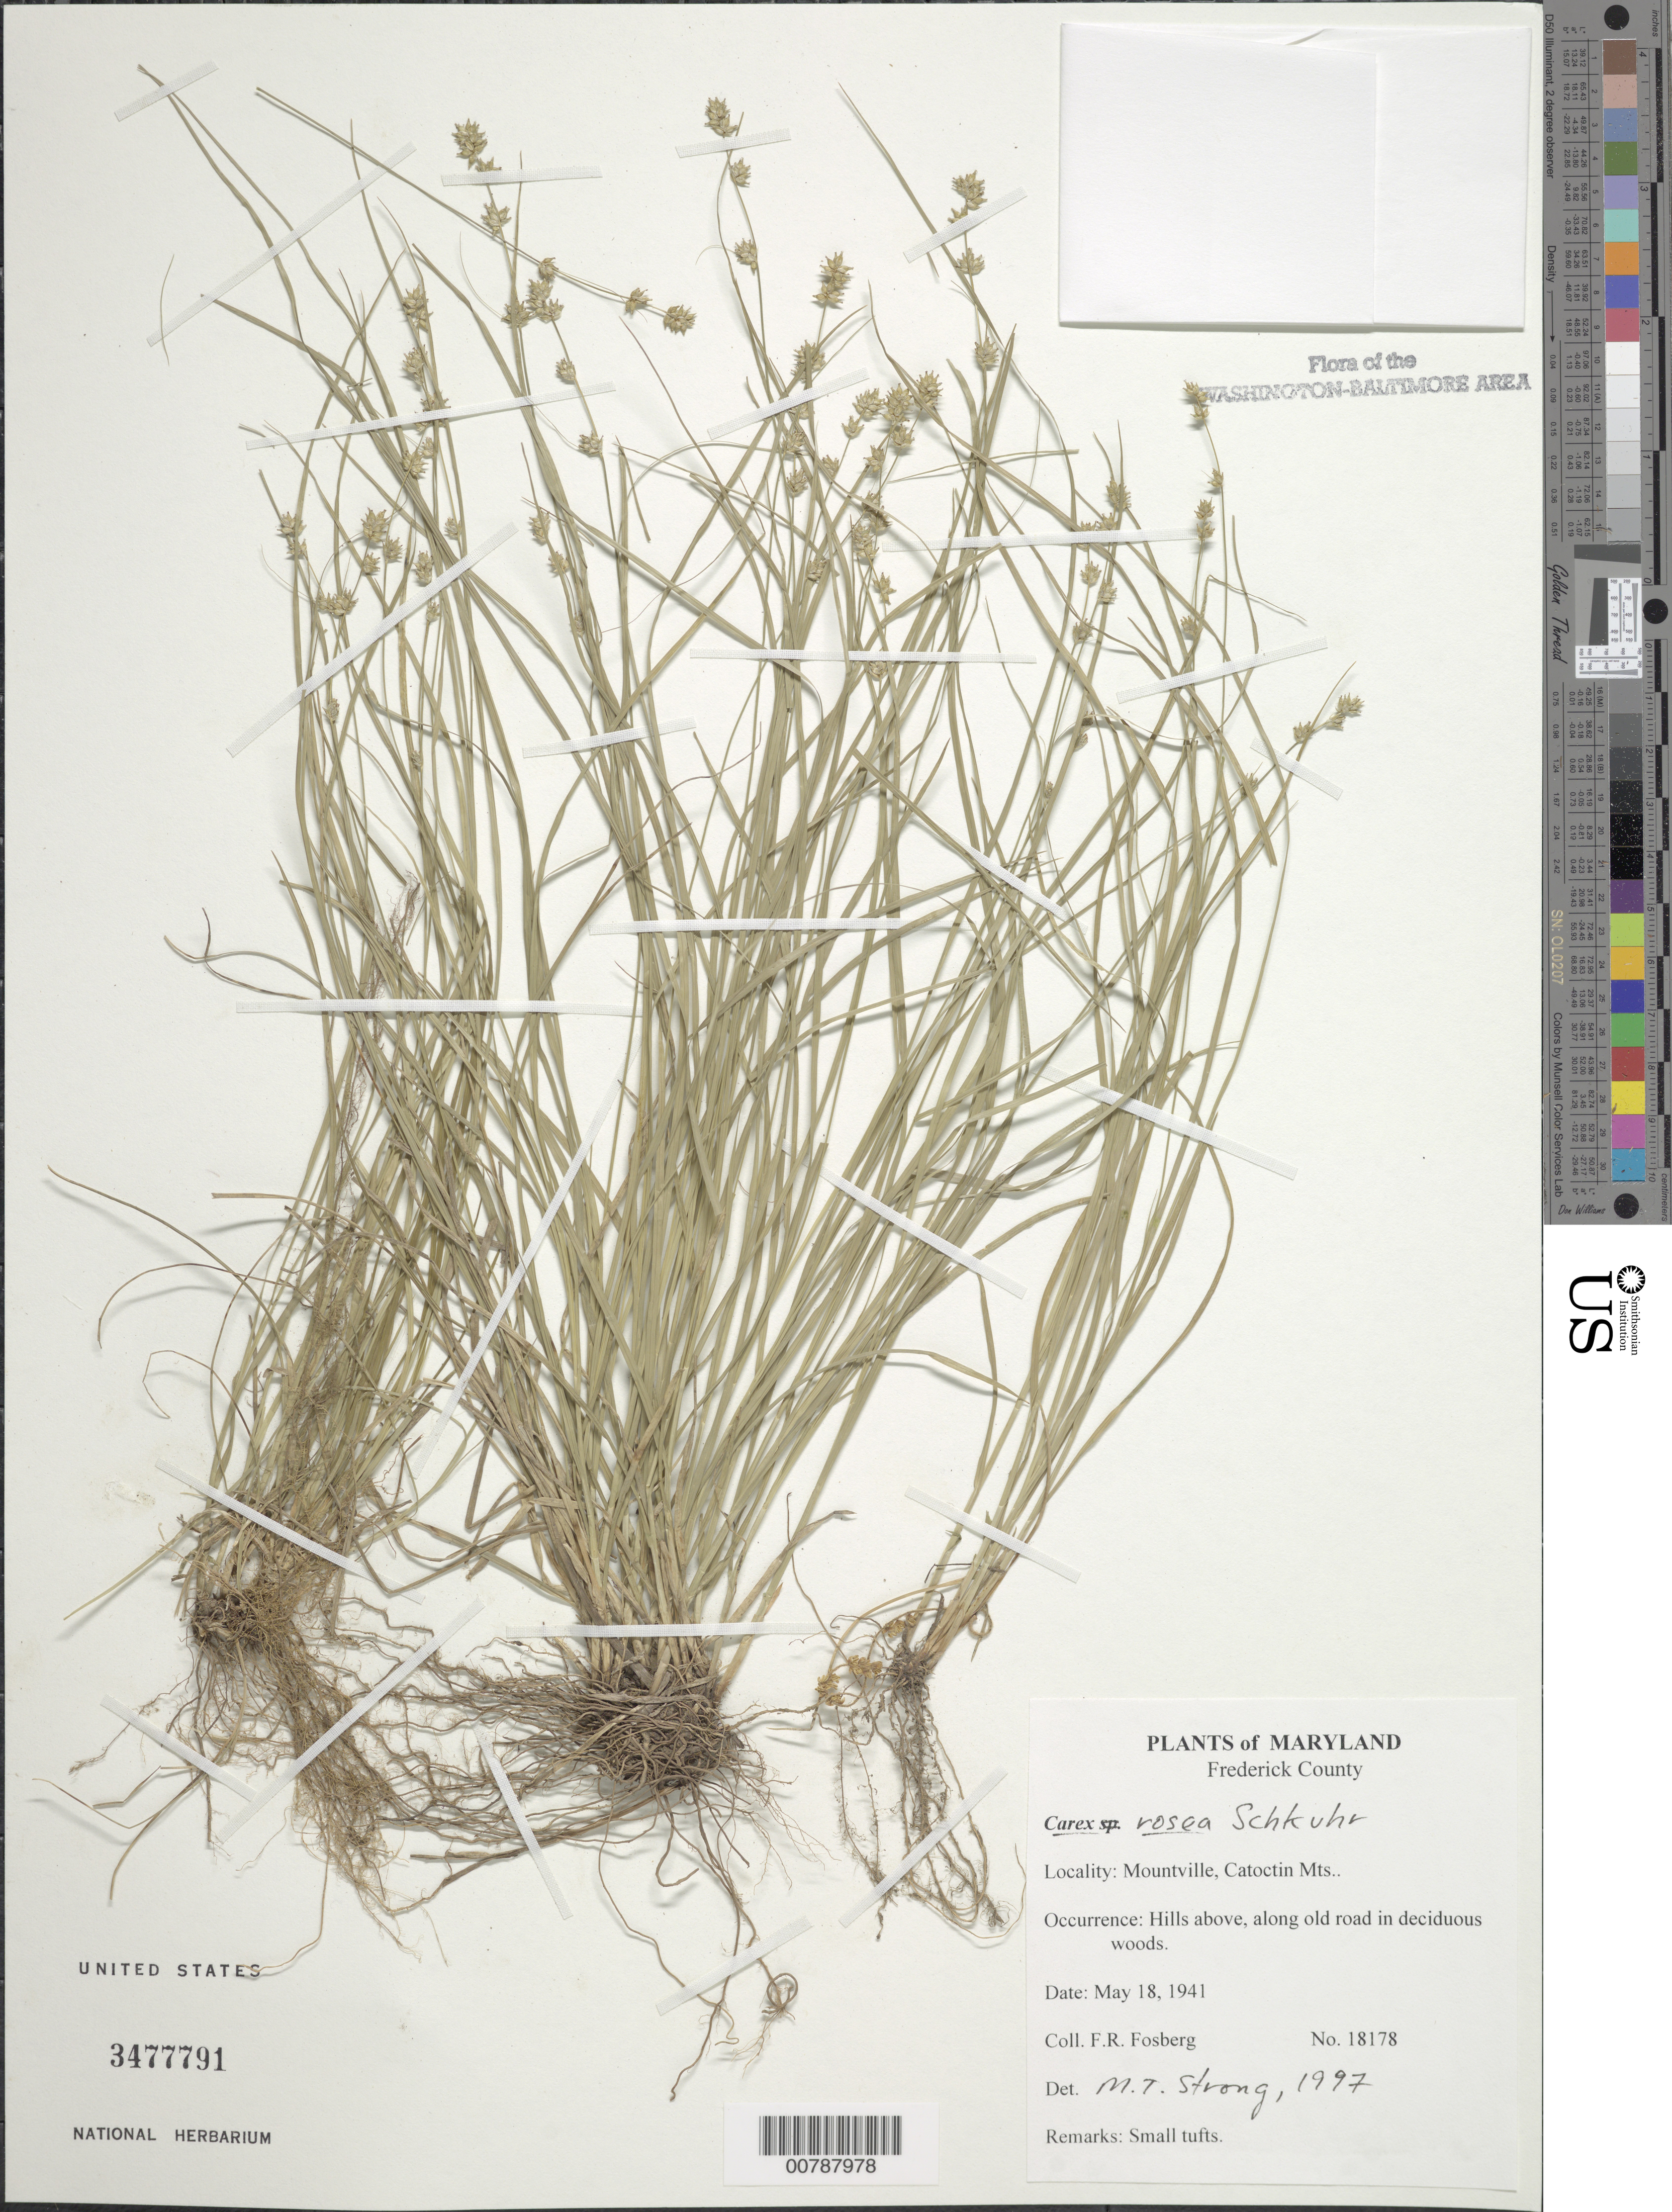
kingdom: Plantae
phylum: Tracheophyta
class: Liliopsida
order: Poales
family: Cyperaceae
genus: Carex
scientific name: Carex rosea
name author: Willd.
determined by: Strong, M. T., (US), Smithsonian Institution - National Museum of Natural History (UNITED STATES)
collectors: F. R. Fosberg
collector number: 18178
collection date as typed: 18 May 1941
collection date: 1941-05-18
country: United States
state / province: Maryland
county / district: Frederick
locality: Mountville, Catoctin "Mts.".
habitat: Hills above, along old road in deciduous woods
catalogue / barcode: US 3477791